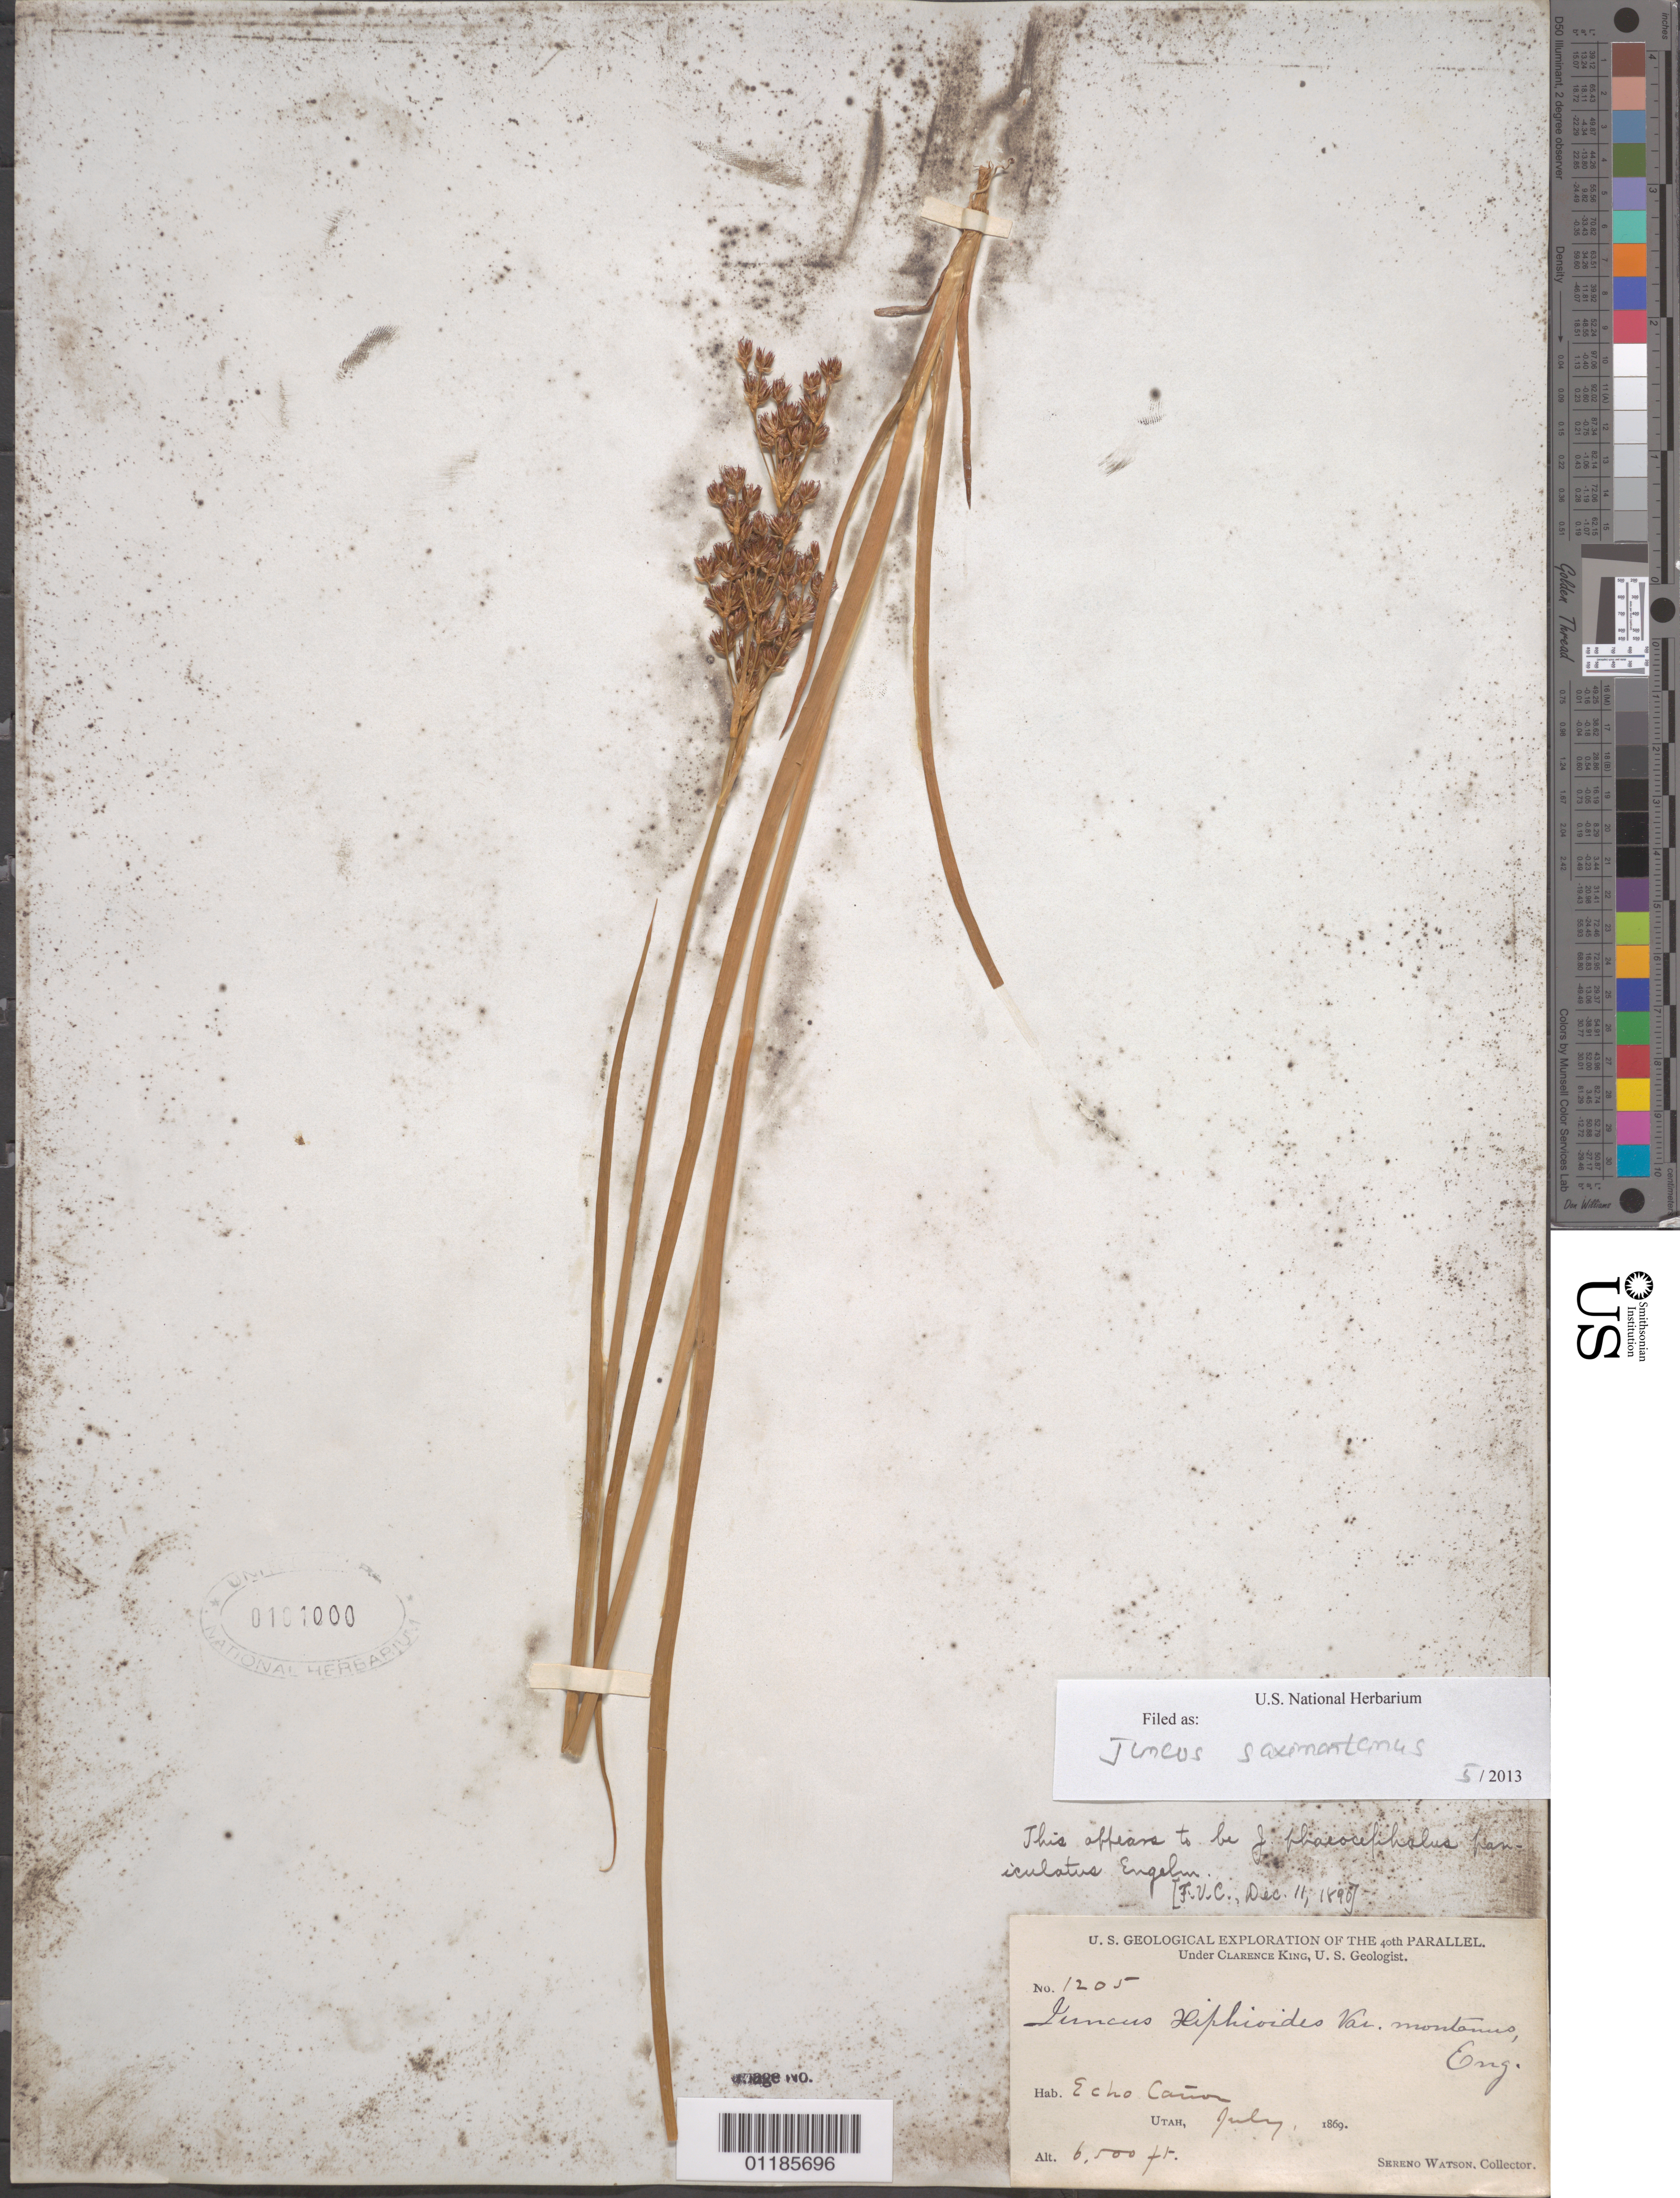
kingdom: Plantae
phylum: Tracheophyta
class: Liliopsida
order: Poales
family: Juncaceae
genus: Juncus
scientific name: Juncus saximontanus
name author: A. Nelson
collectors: S. Watson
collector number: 1205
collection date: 1869-07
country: United States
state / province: Utah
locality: Echo Canyon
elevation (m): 1981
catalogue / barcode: US 101000